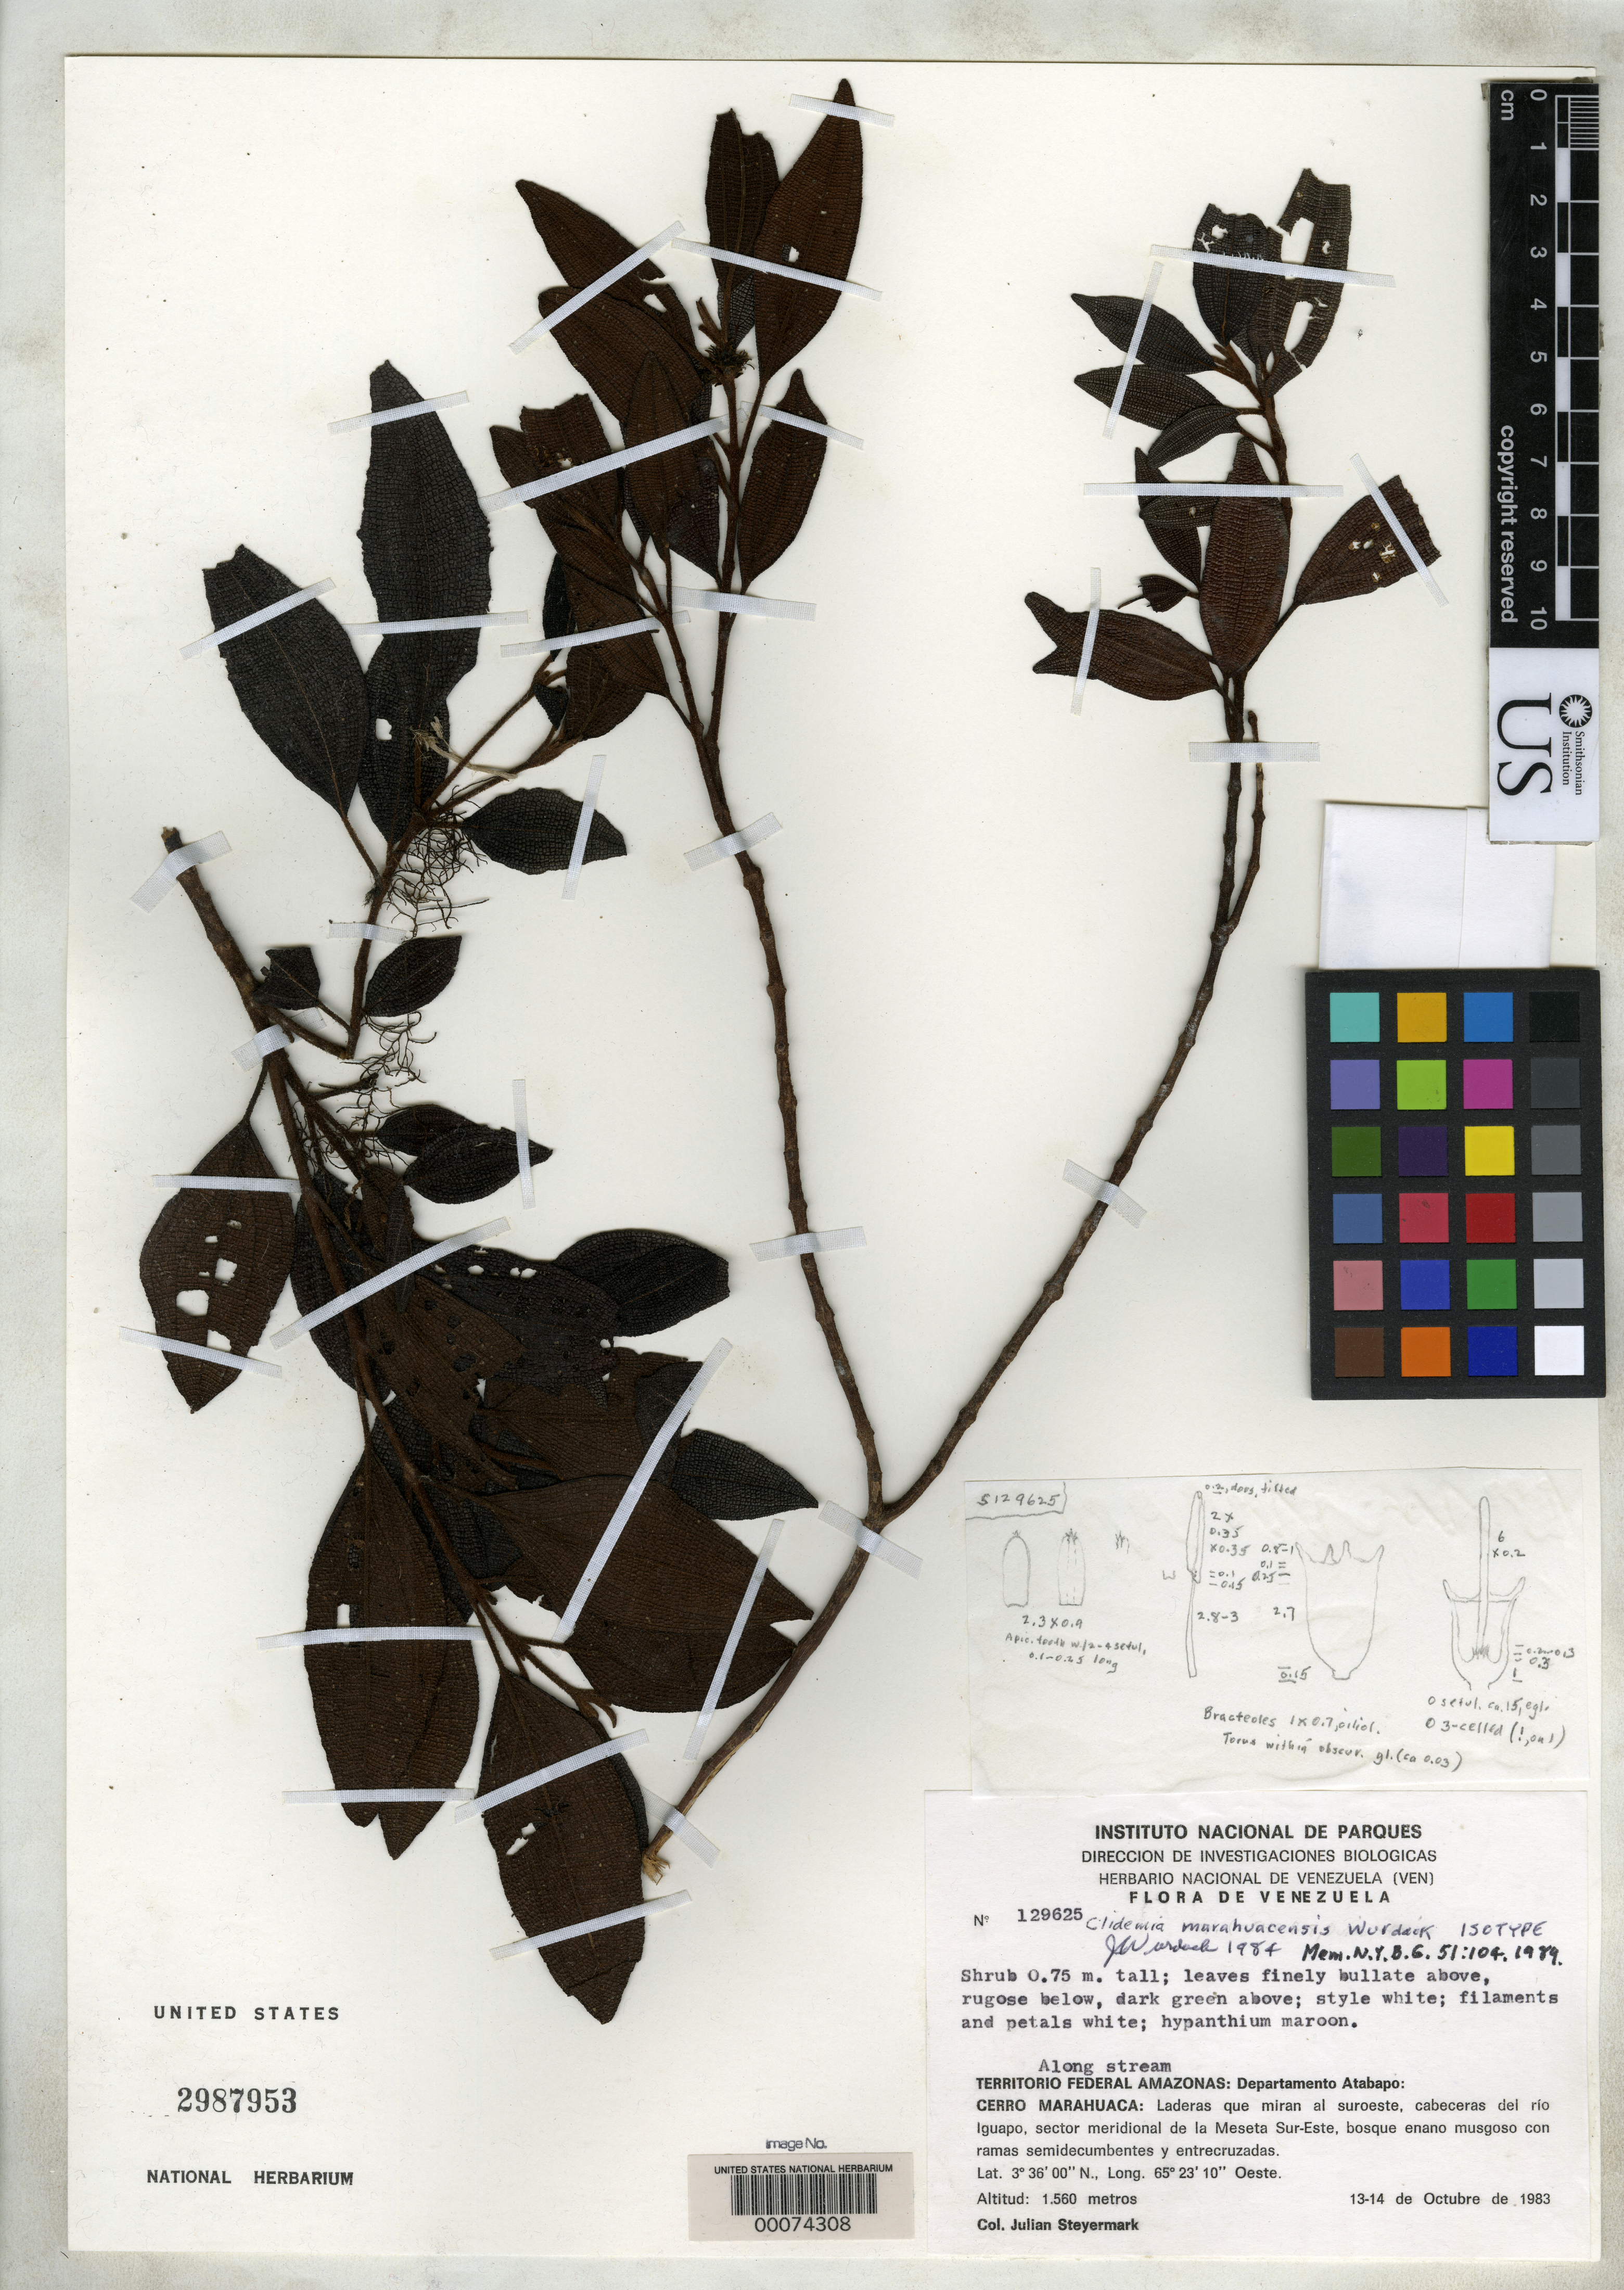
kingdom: Plantae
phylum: Tracheophyta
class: Magnoliopsida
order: Myrtales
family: Melastomataceae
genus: Clidemia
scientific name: Clidemia marahuacensis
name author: Wurdack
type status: Isotype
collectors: J. Steyermark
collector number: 129625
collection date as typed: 13 Oct 1983 to 14 Oct 1983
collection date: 1983-10-13/1983-10-14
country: Venezuela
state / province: Amazonas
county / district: Atabapo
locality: Cerro Marahuaca, laderas que miran al suroeste, cabeceras del Rio Iguapo, sector meridional de La Meseta Sur-este.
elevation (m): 1560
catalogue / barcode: US 2987953